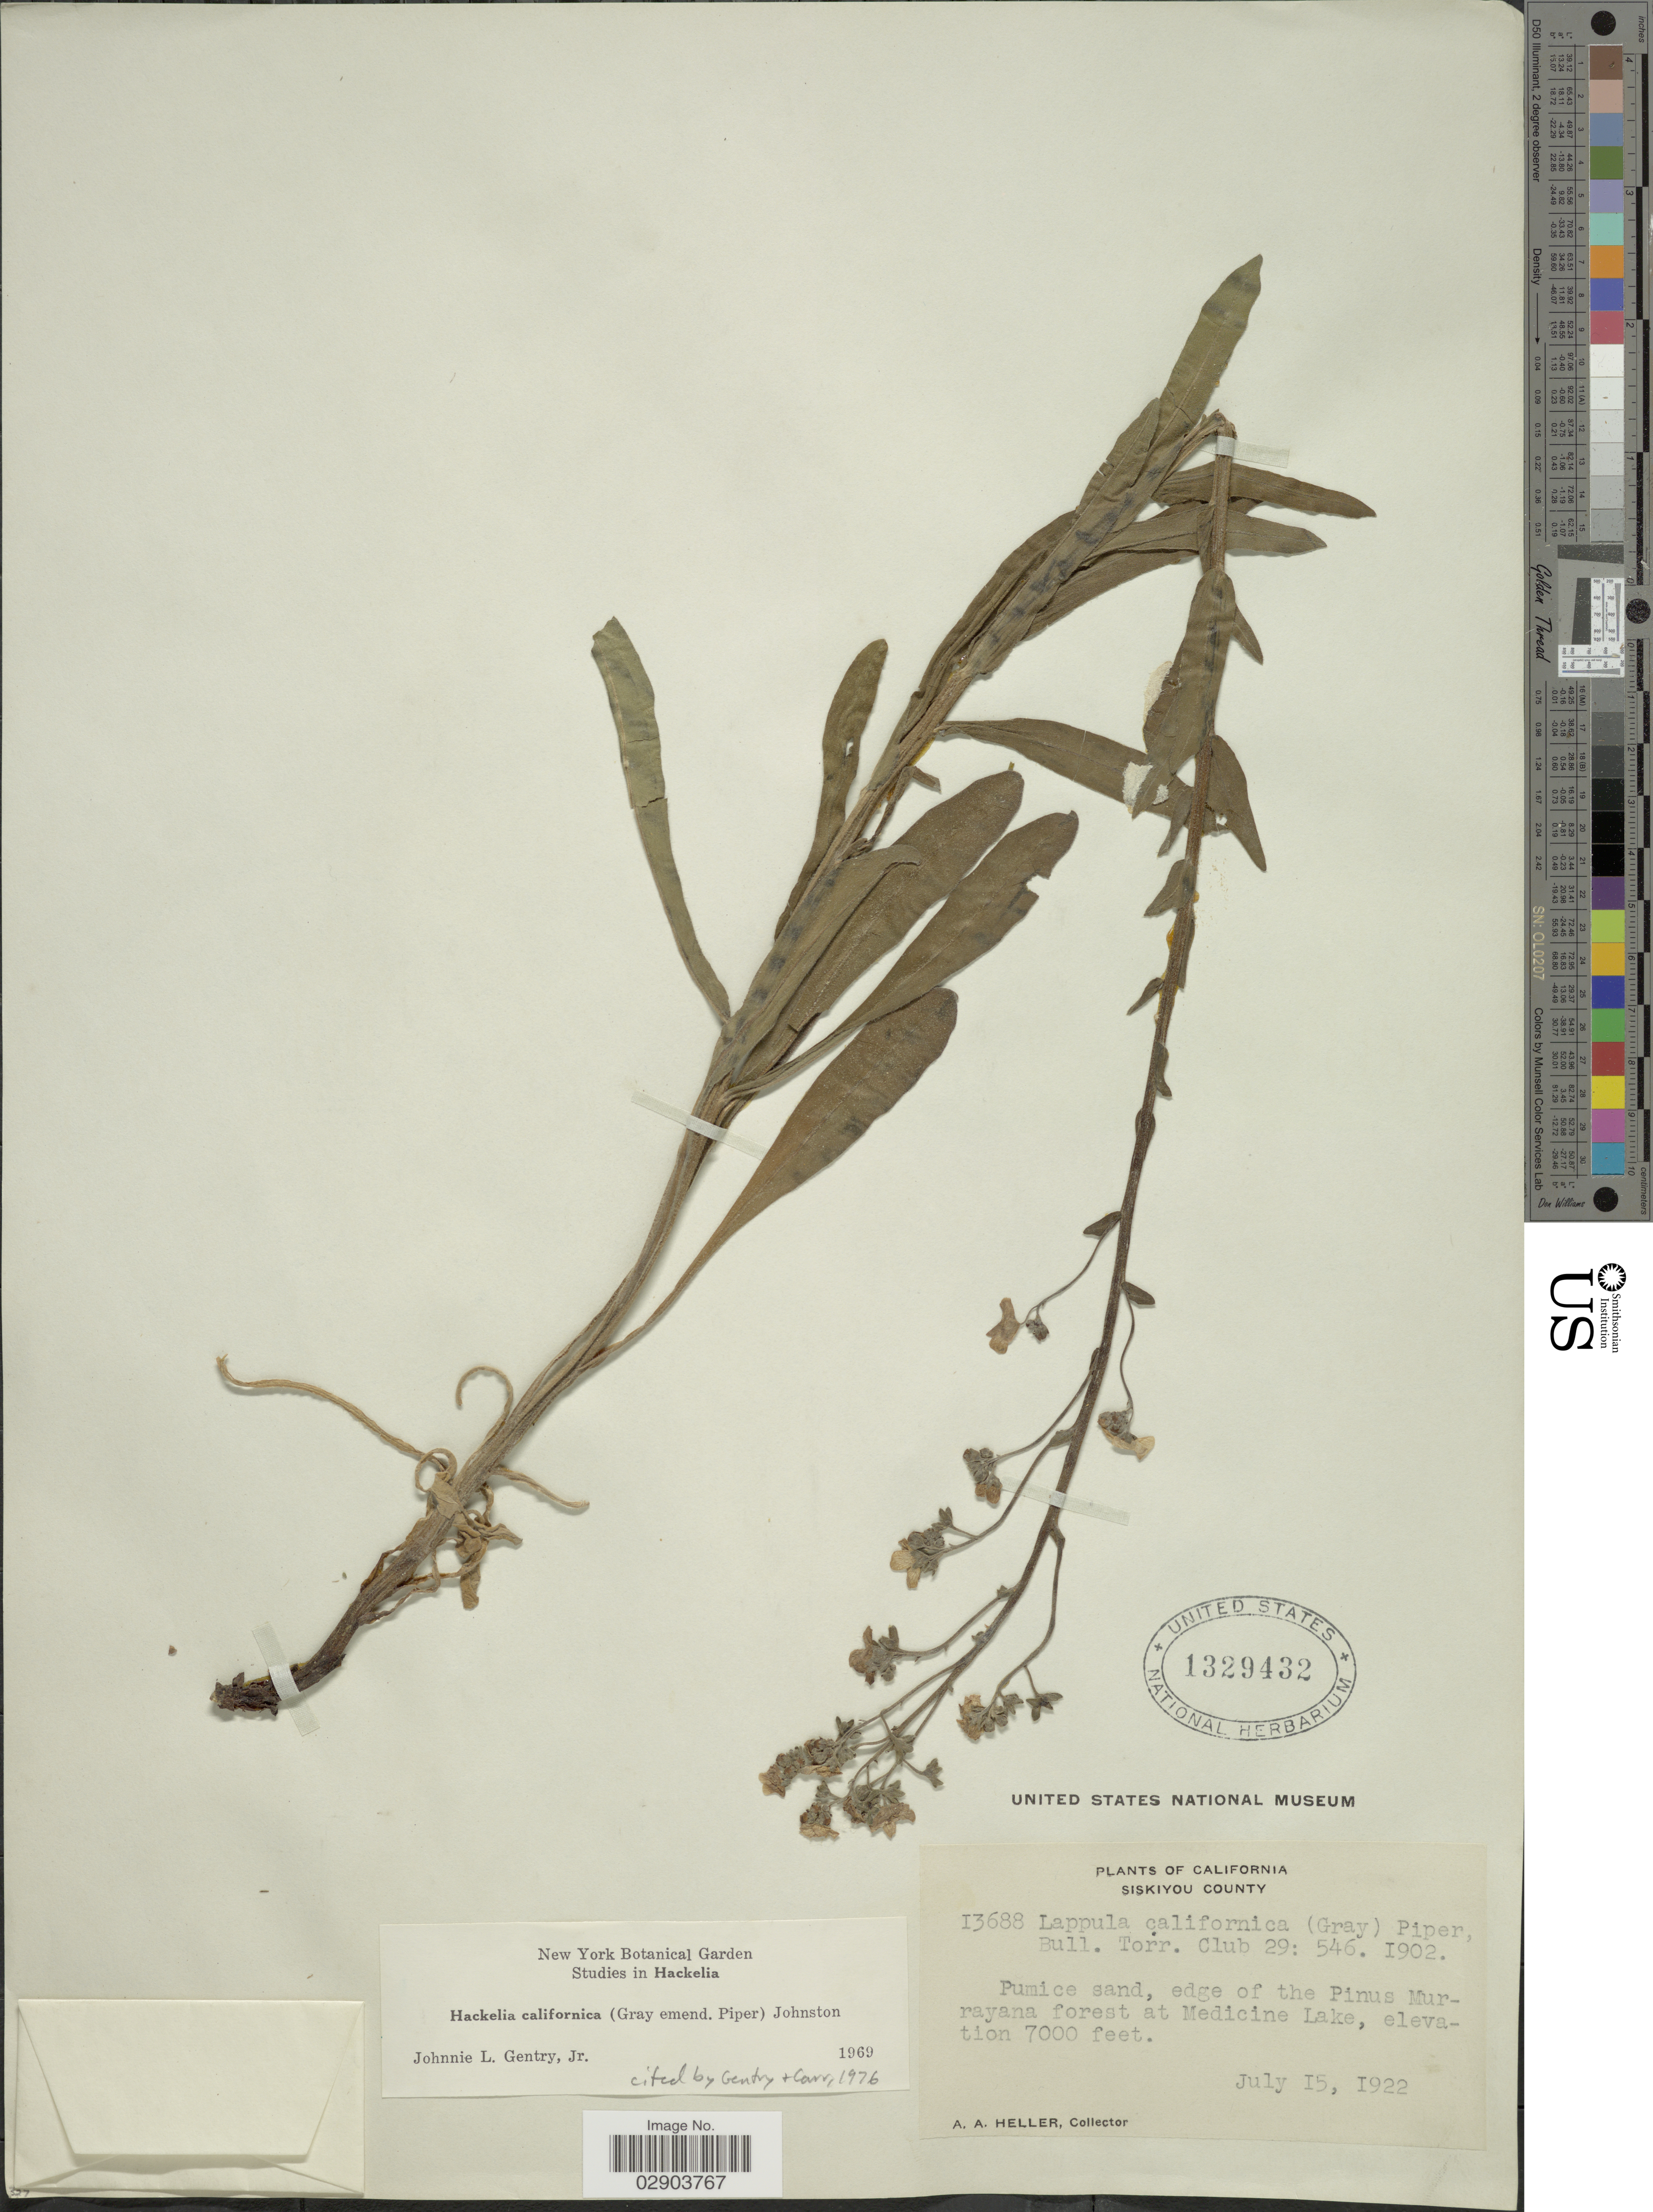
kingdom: Plantae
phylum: Tracheophyta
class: Magnoliopsida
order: Boraginales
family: Boraginaceae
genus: Hackelia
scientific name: Hackelia californica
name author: (A. Gray) I.M. Johnst.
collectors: A. A. Heller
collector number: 13688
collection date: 1922-07-15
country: United States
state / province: California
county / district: Siskiyou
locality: Siskiyou County, Pumice sand, edge of the Pinus Murayana forest at Medicine Lake.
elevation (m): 2134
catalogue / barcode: US 1329432